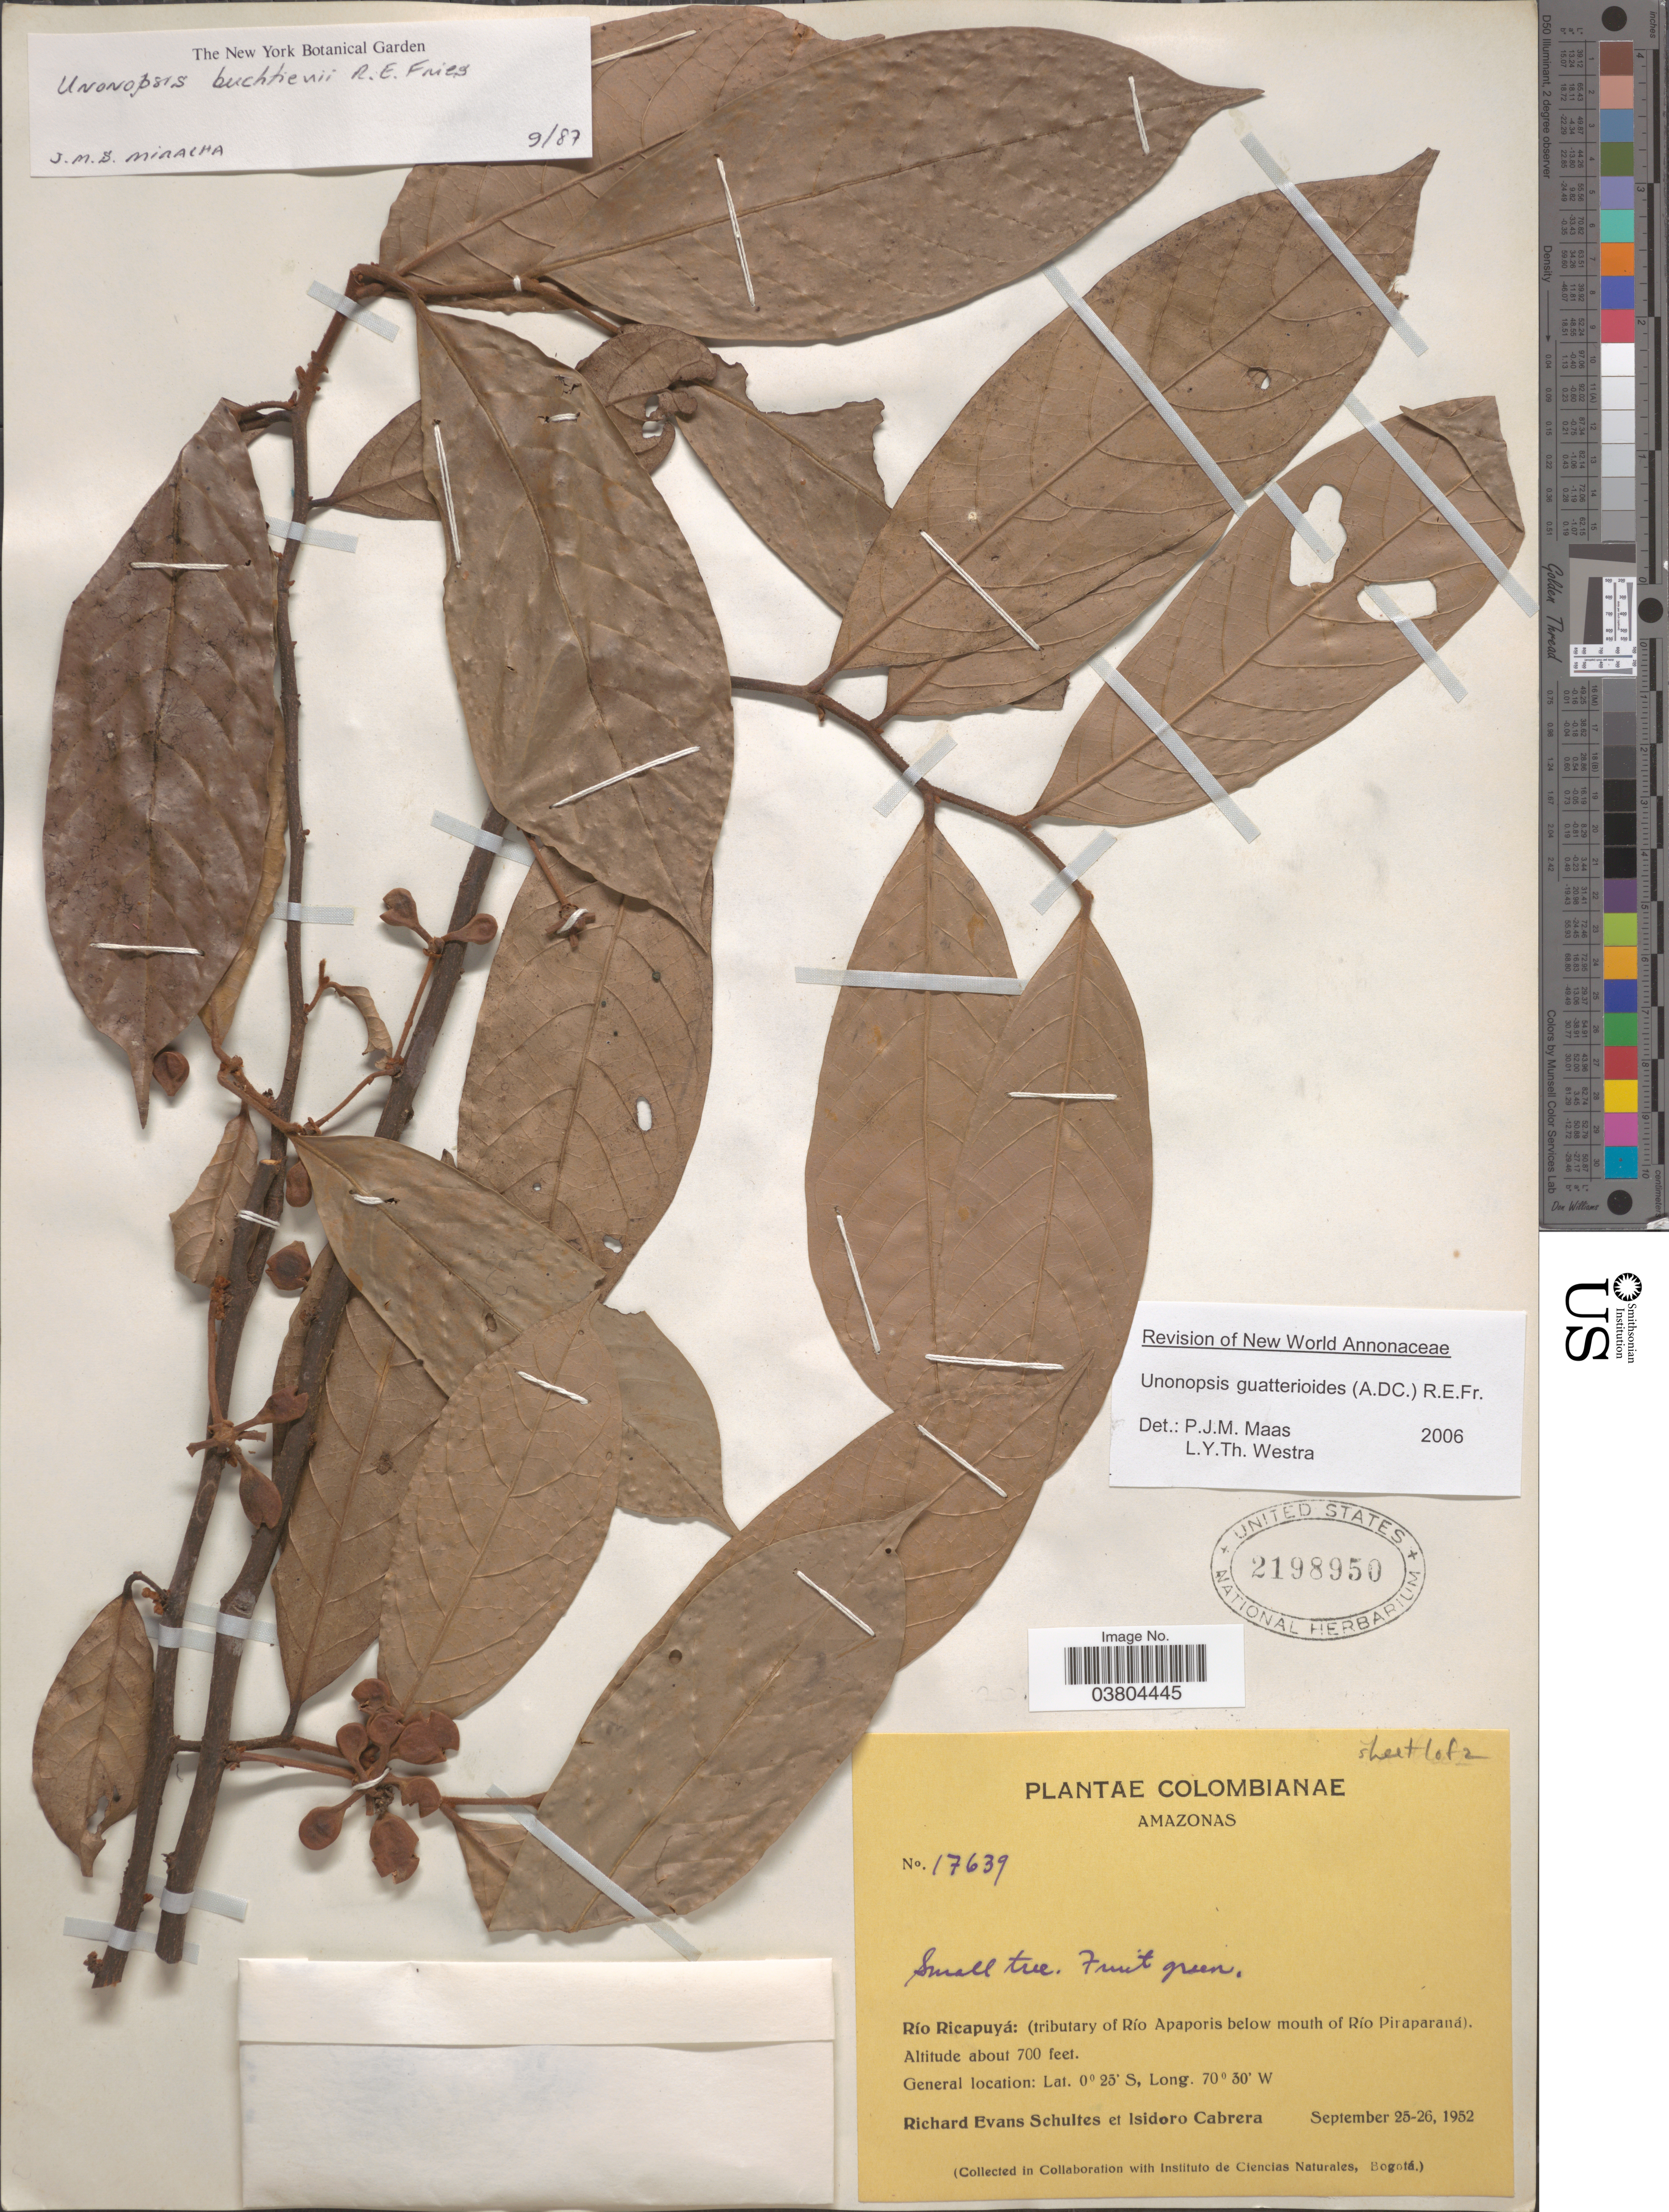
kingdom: Plantae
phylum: Tracheophyta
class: Magnoliopsida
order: Magnoliales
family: Annonaceae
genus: Unonopsis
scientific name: Unonopsis guatterioides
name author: (A. DC.) R.E. Fr.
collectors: R. E. Schultes & I. Cabrera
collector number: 17639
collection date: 1952-09-25/1952-09-26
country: Colombia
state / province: Amazônas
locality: Río Ricapuyá: (tributary of Río Apaporis below mouth of Río Piraparaná).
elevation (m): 213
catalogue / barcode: US 2198950